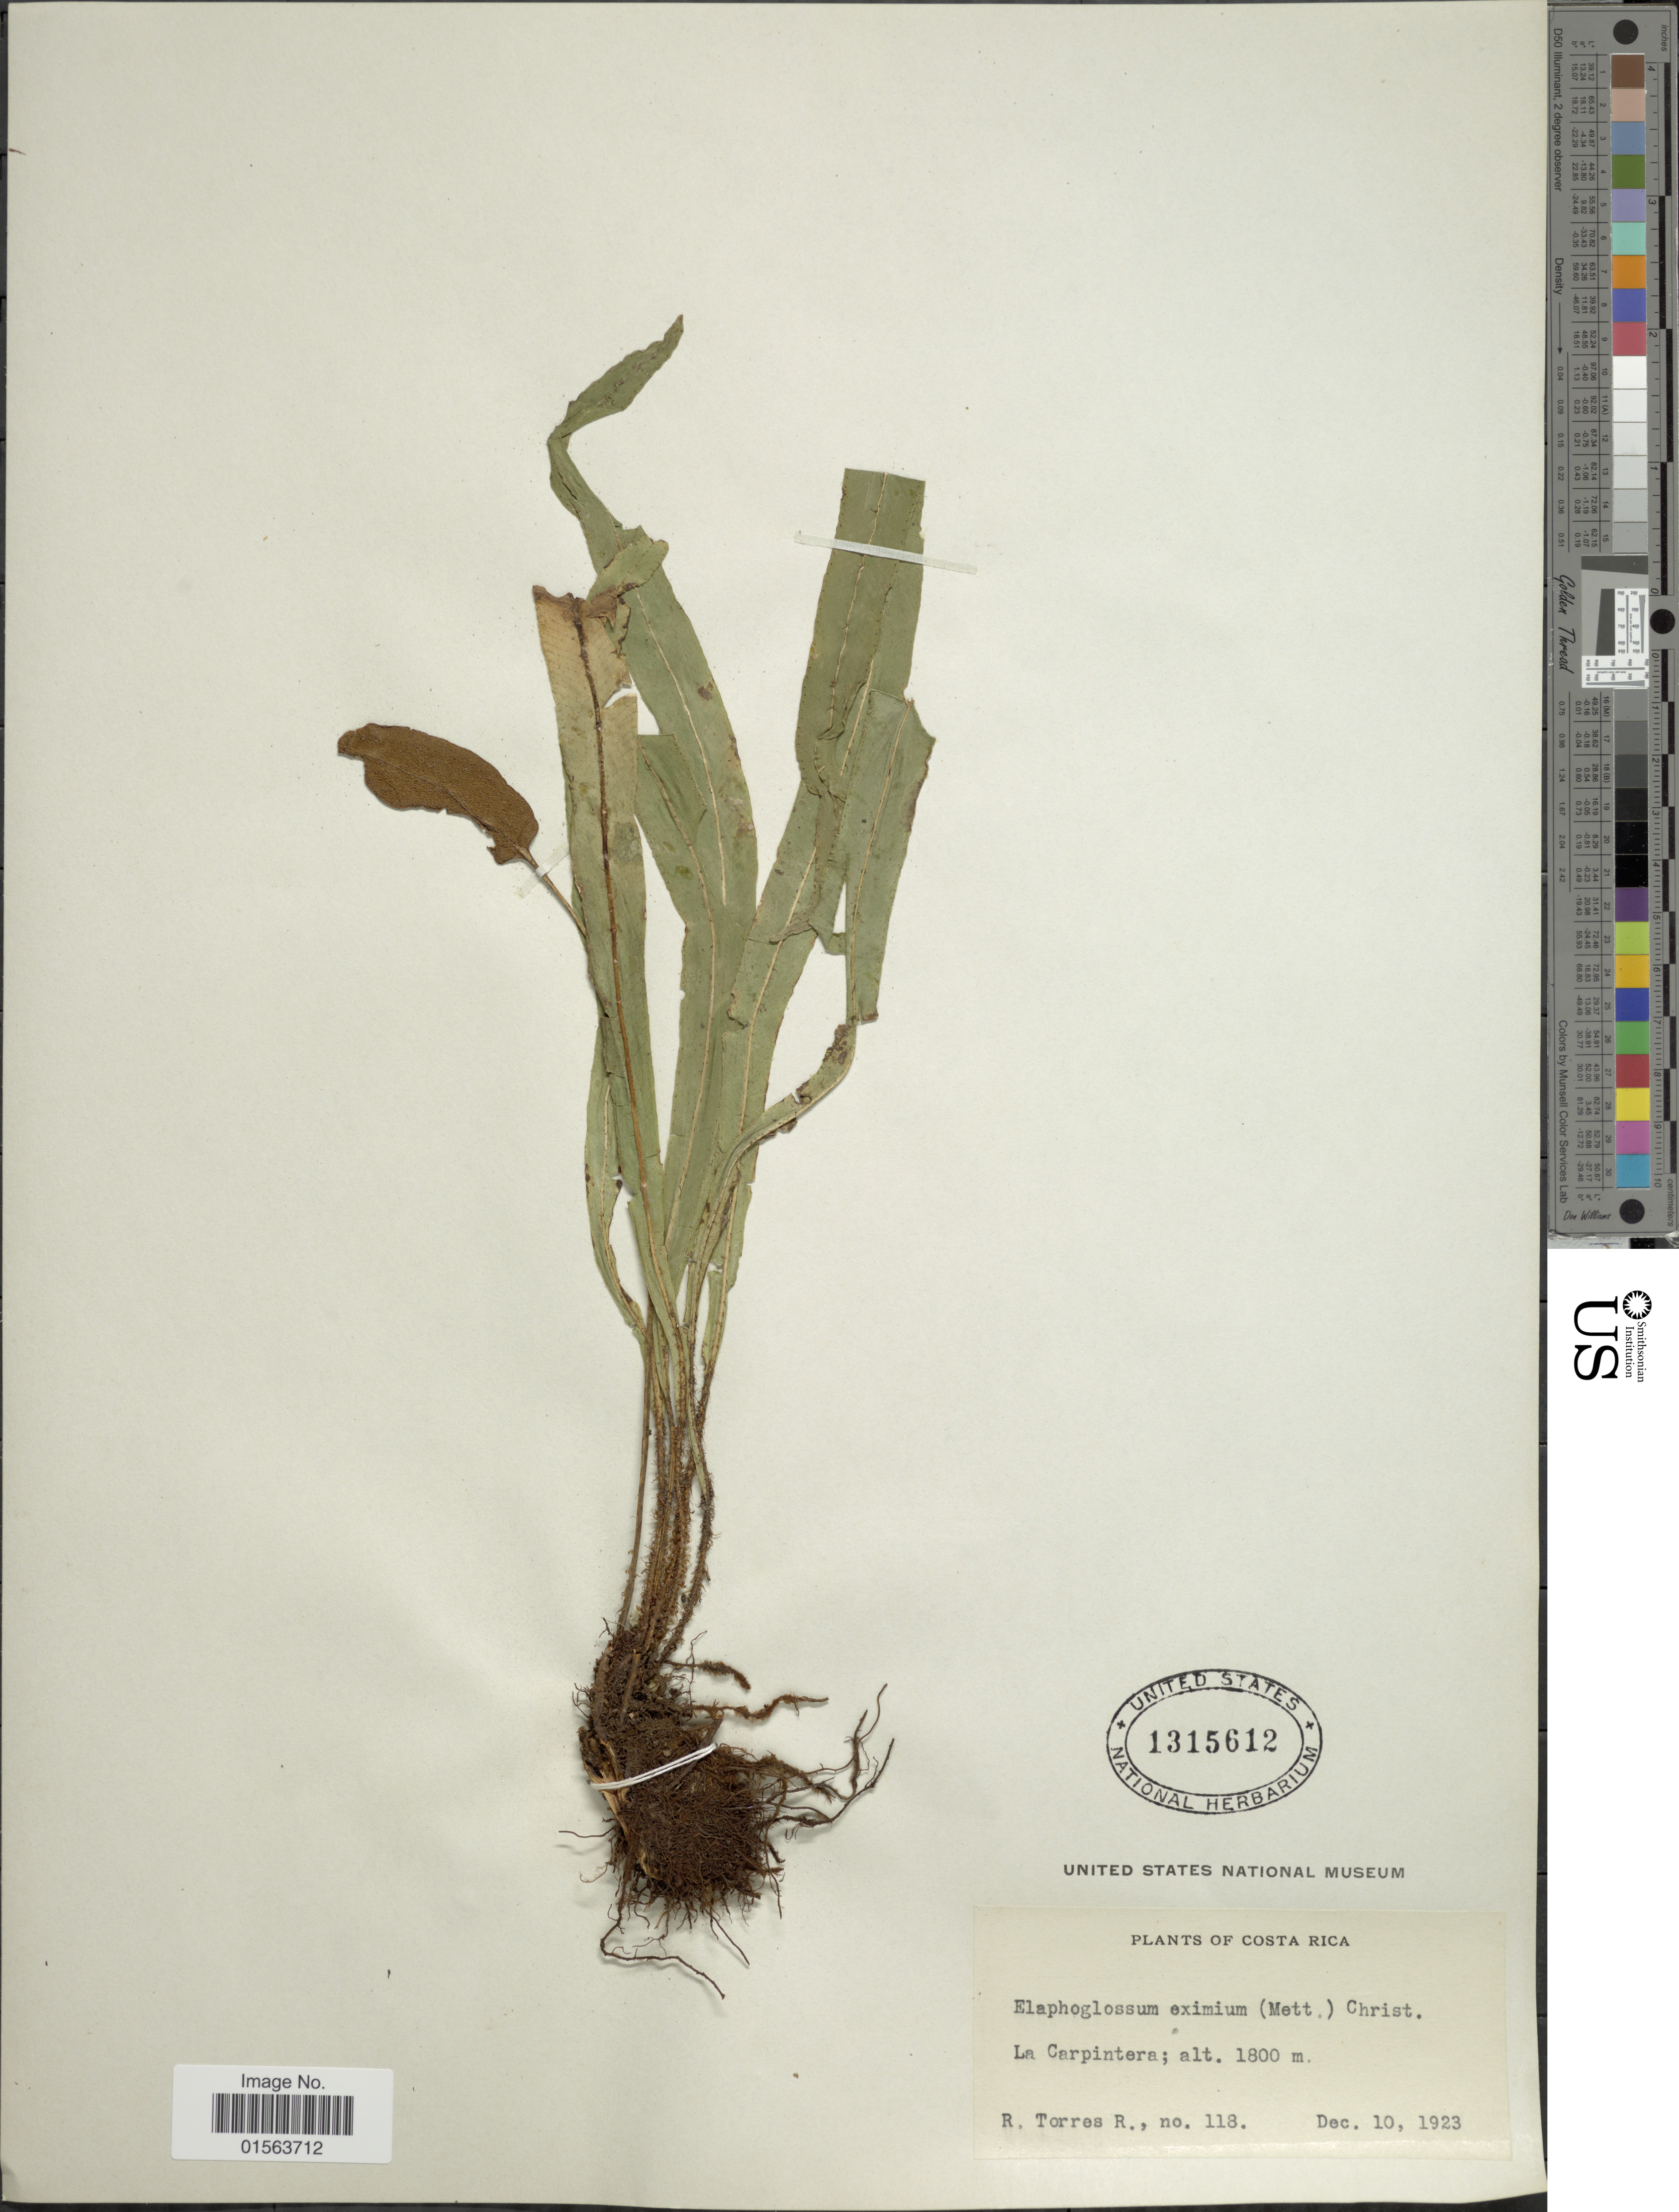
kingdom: Plantae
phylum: Tracheophyta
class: Polypodiopsida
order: Polypodiales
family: Dryopteridaceae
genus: Elaphoglossum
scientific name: Elaphoglossum eximium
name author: (Mett.) Christ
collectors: R. Torres R.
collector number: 118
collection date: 1923-12-10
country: Costa Rica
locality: La Carpintera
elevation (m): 1800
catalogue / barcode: US 1315612